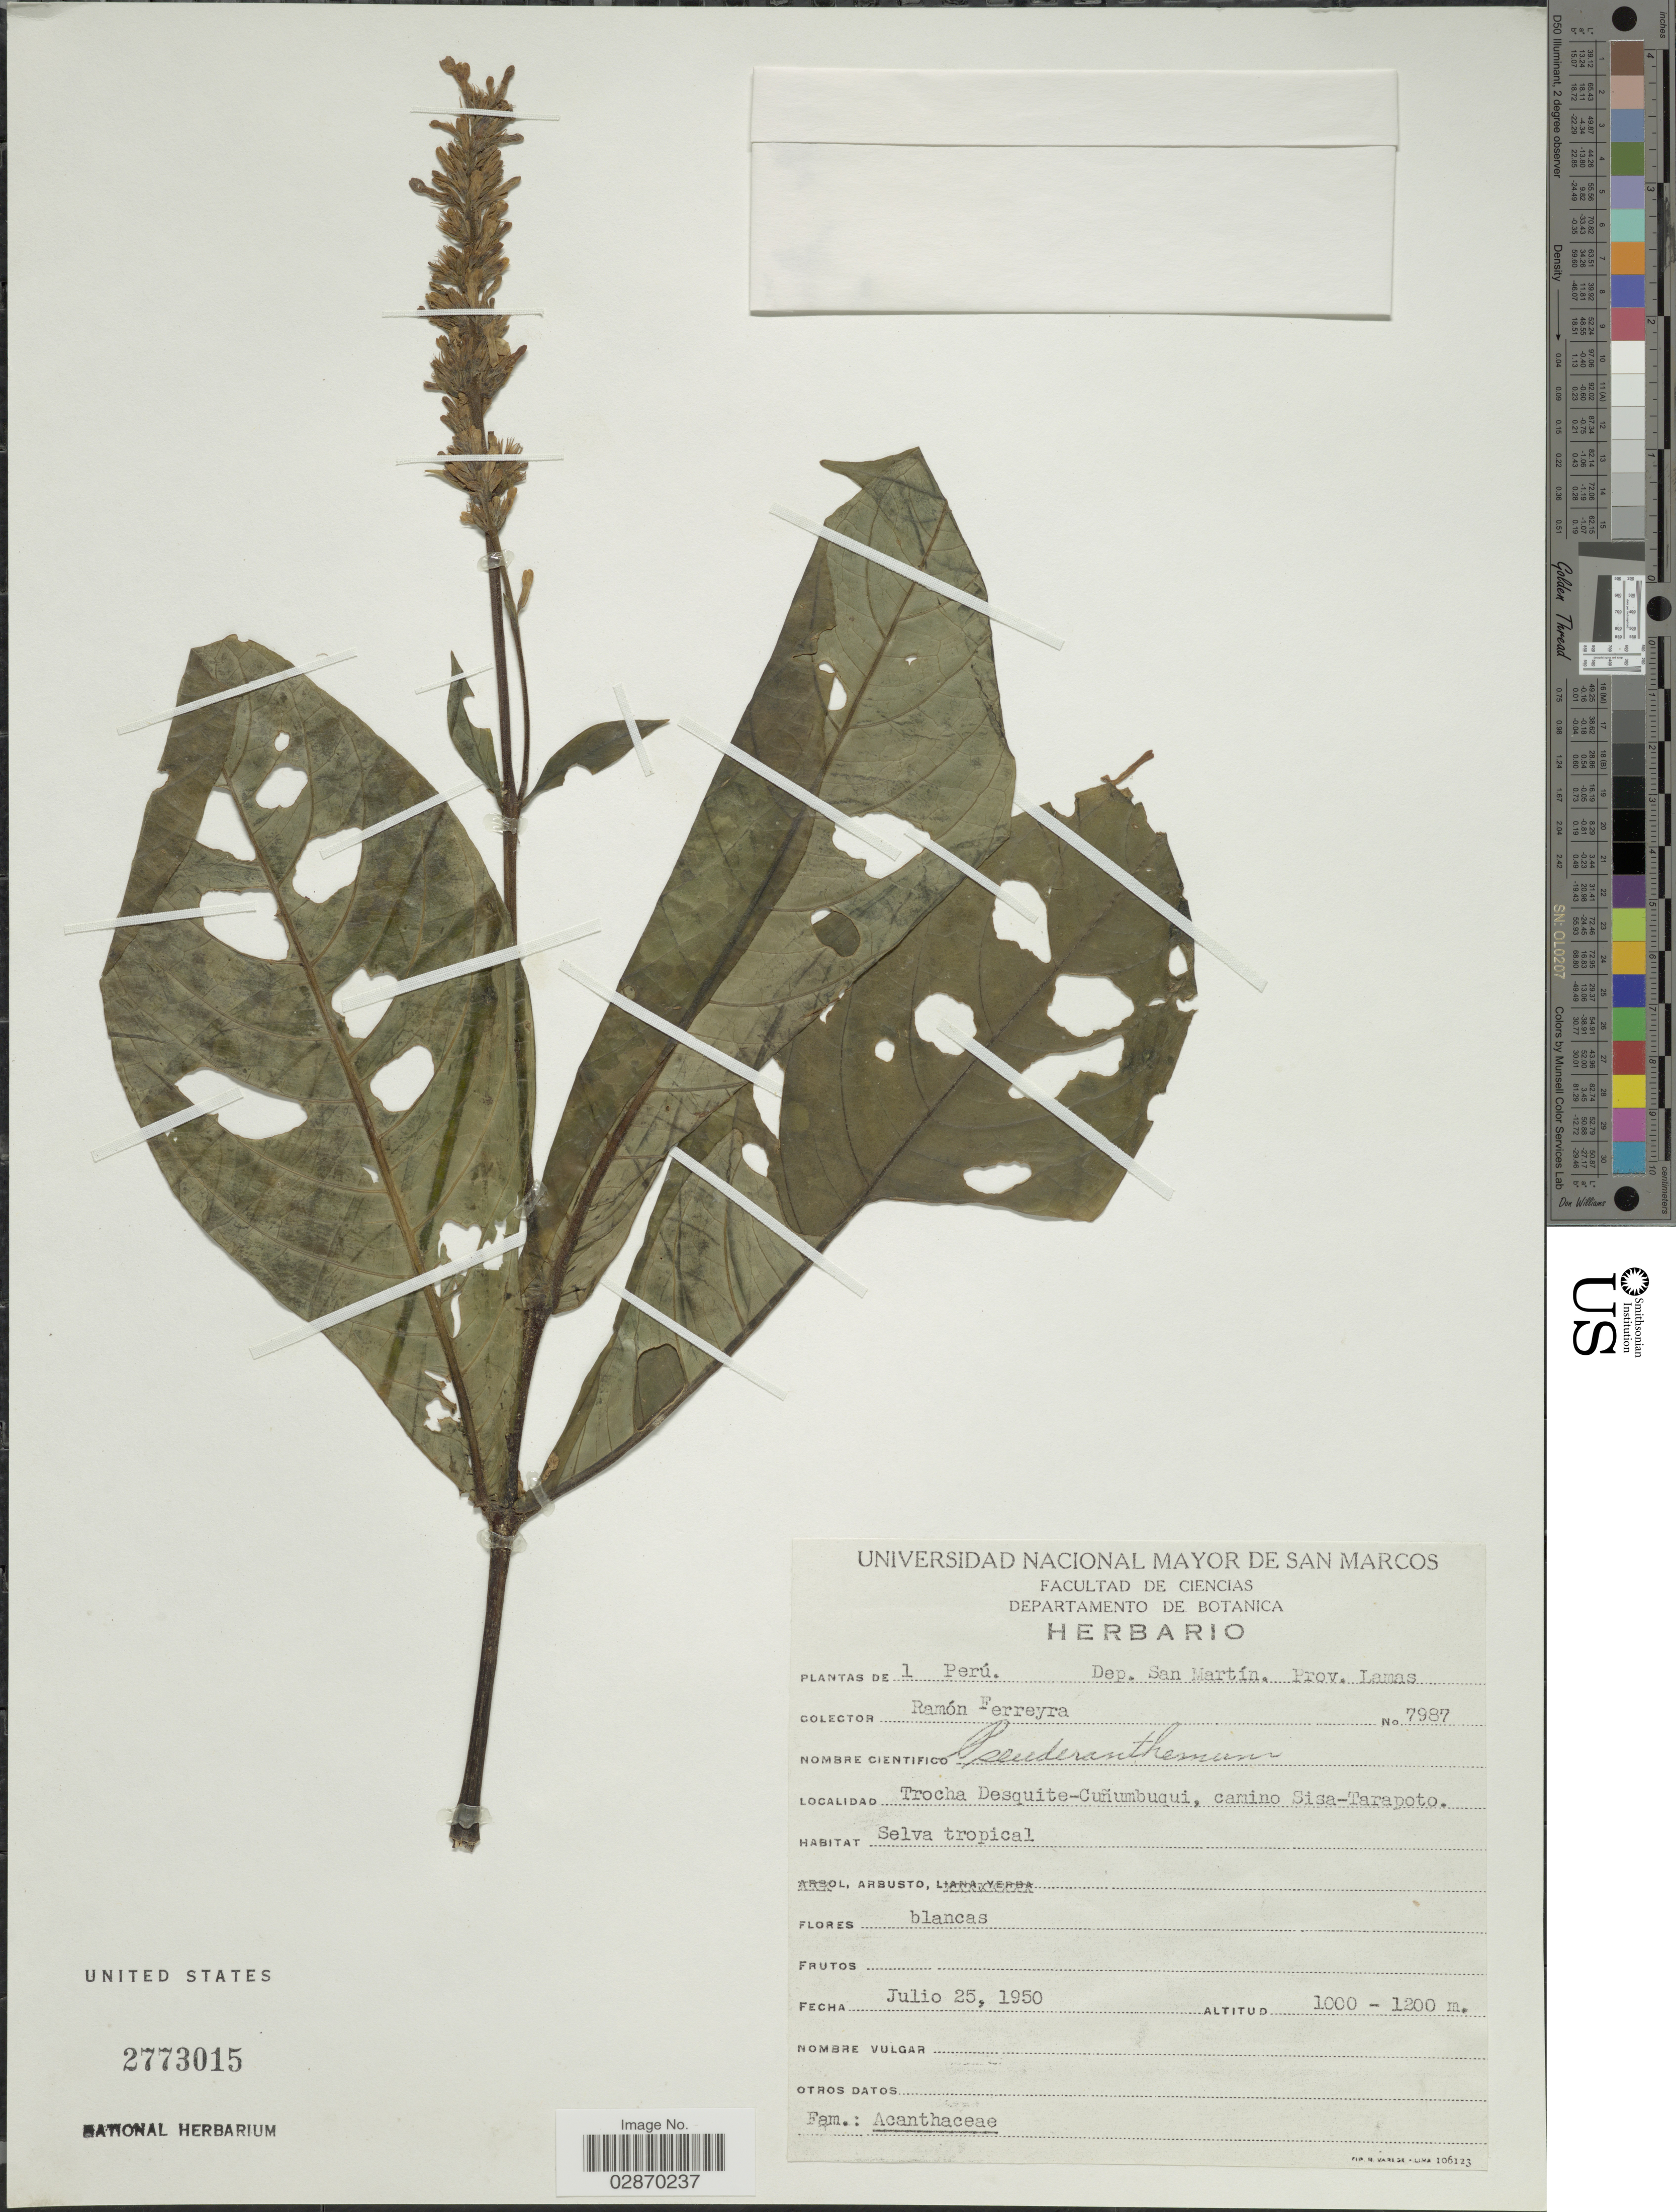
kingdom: Plantae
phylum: Tracheophyta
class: Magnoliopsida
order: Lamiales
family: Acanthaceae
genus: Pseuderanthemum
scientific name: Pseuderanthemum sp.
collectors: R. A. Ferreyra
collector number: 7987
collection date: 1950-07-25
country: Peru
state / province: San Martín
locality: Dep. San Martín. Prov. Lamas. Trocha Desquite-Cuñumbuqui, camino Sisa-Tarapoto.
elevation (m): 1000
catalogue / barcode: US 2773015